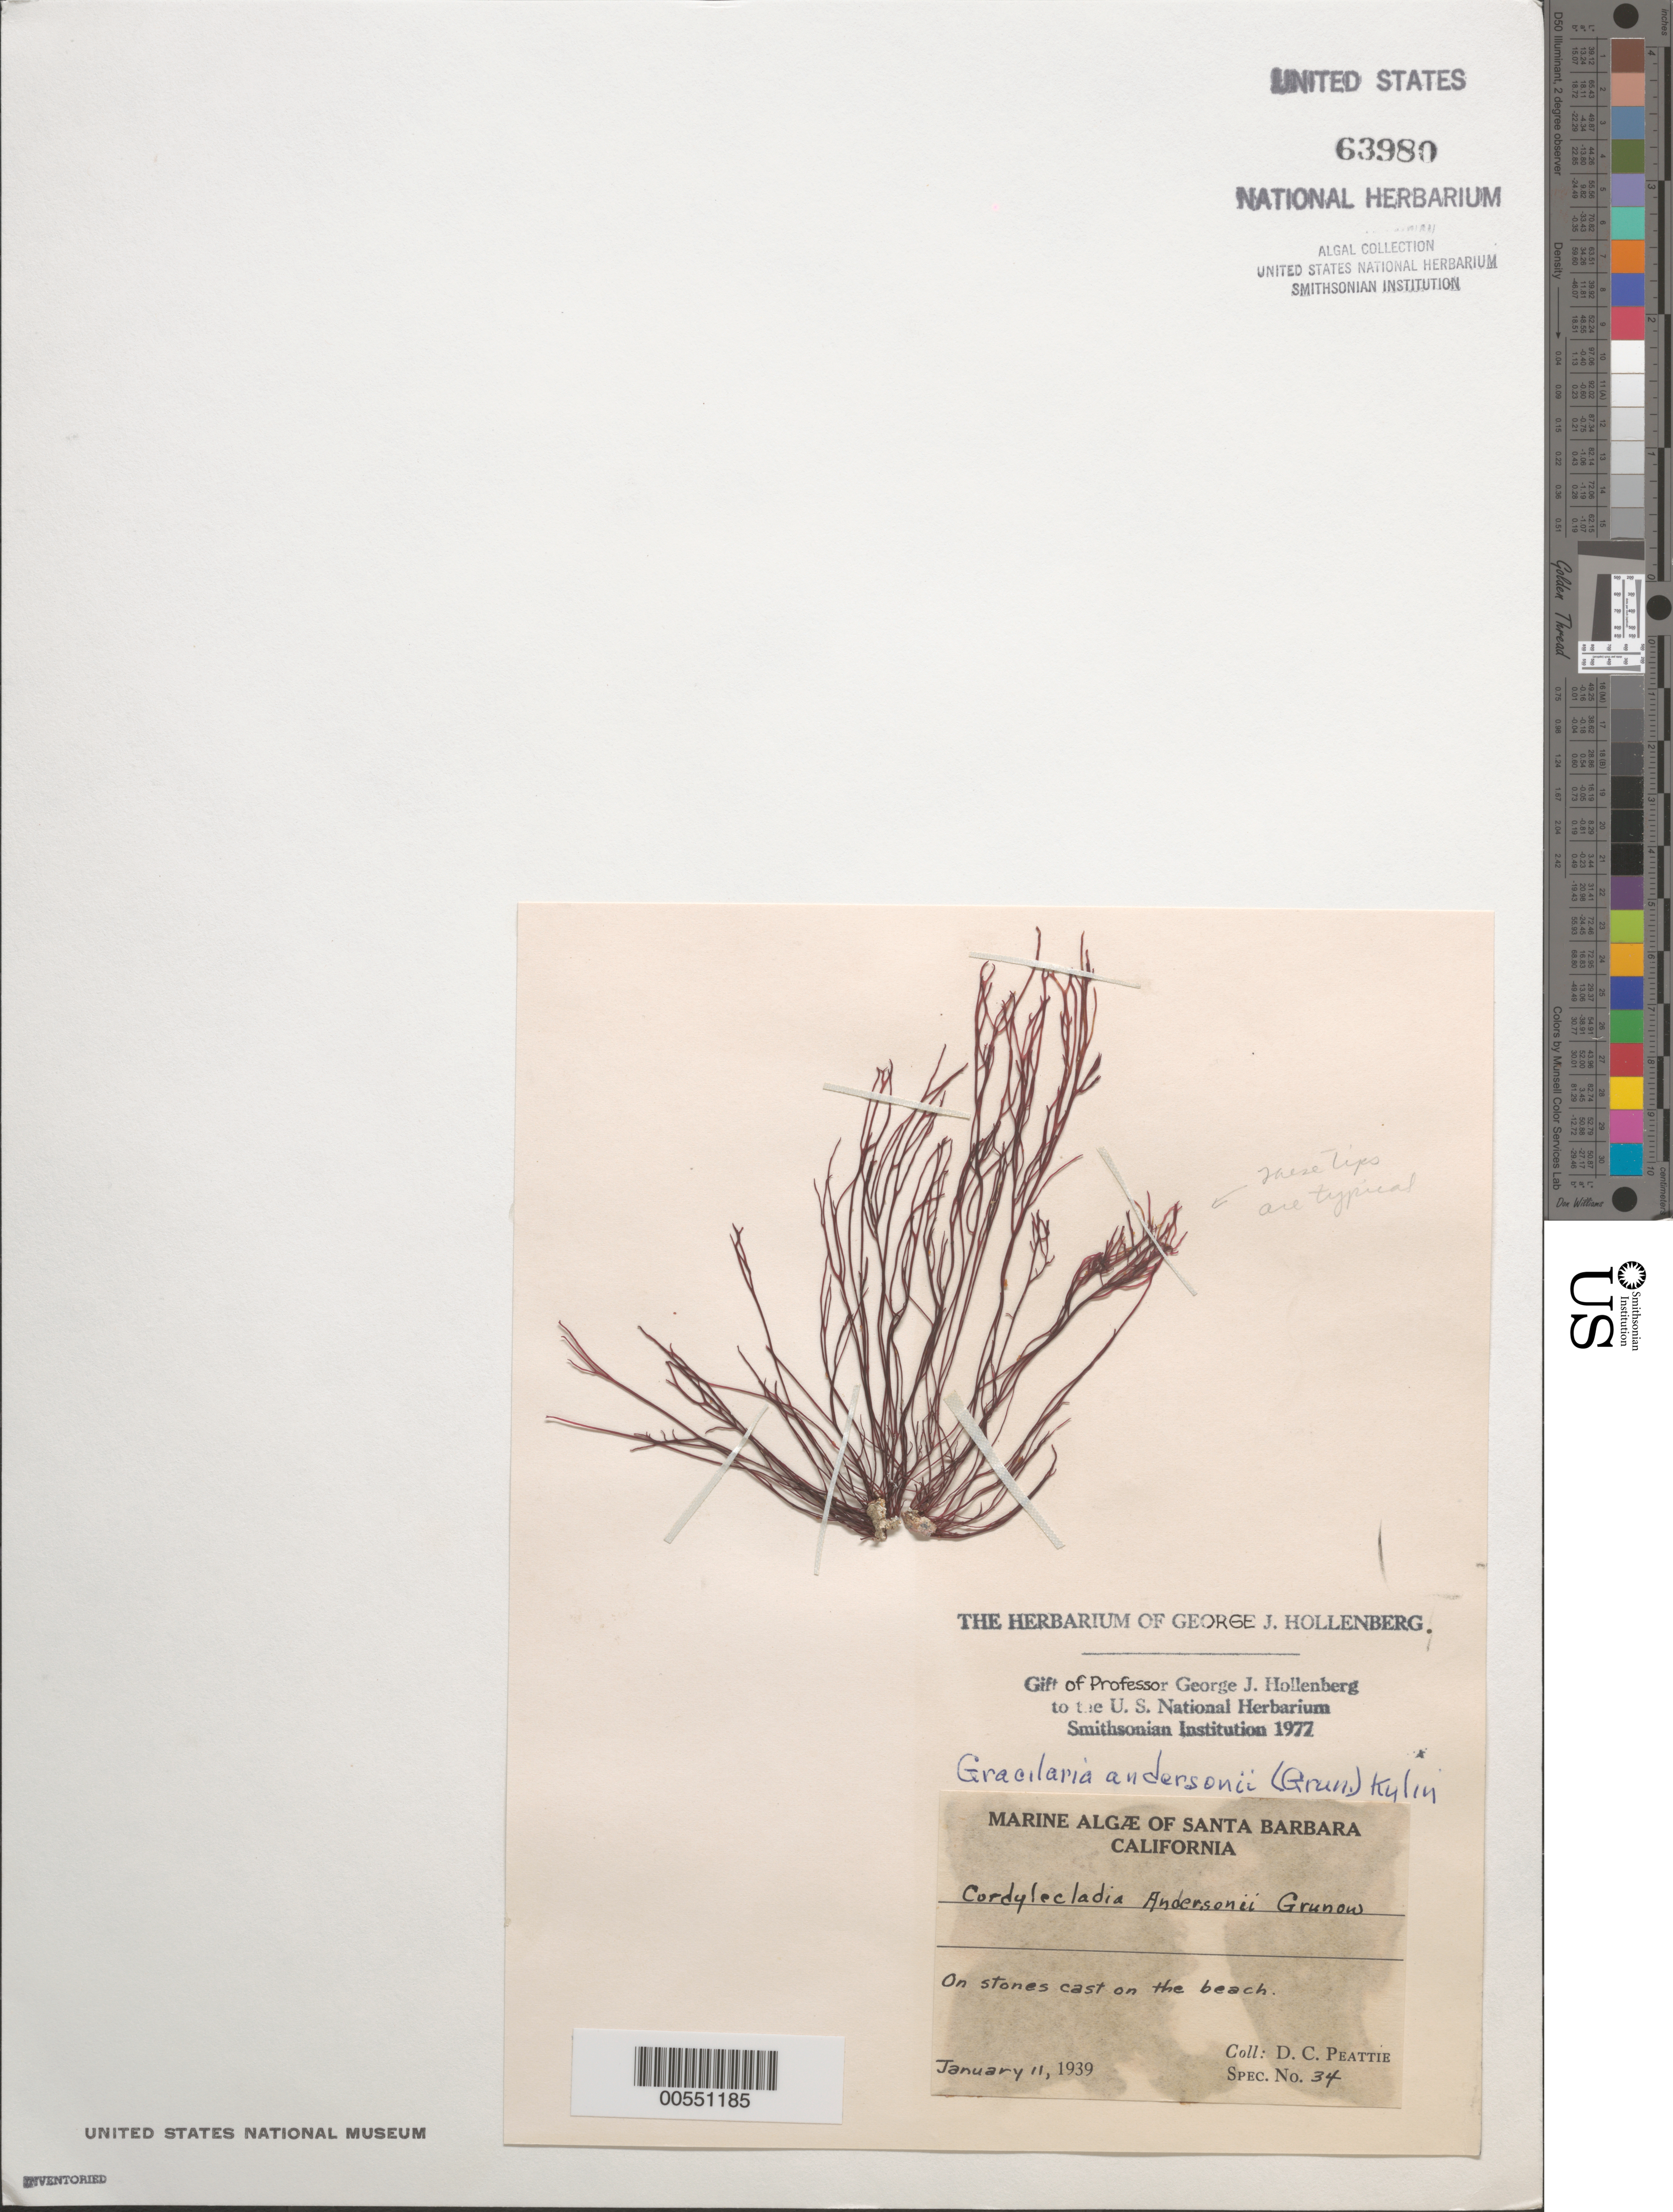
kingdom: Plantae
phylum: Rhodophyta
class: Florideophyceae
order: Gracilariales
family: Gracilariaceae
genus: Gracilariopsis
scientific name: Gracilariopsis andersonii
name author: (Grunow) E.Y. Dawson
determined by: Algae name updating Project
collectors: D. Peattie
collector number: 34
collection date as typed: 11 Jan 1939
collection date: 1939-01-11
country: United States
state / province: California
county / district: Santa Barbara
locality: Santa Barbara Beach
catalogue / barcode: US 63980